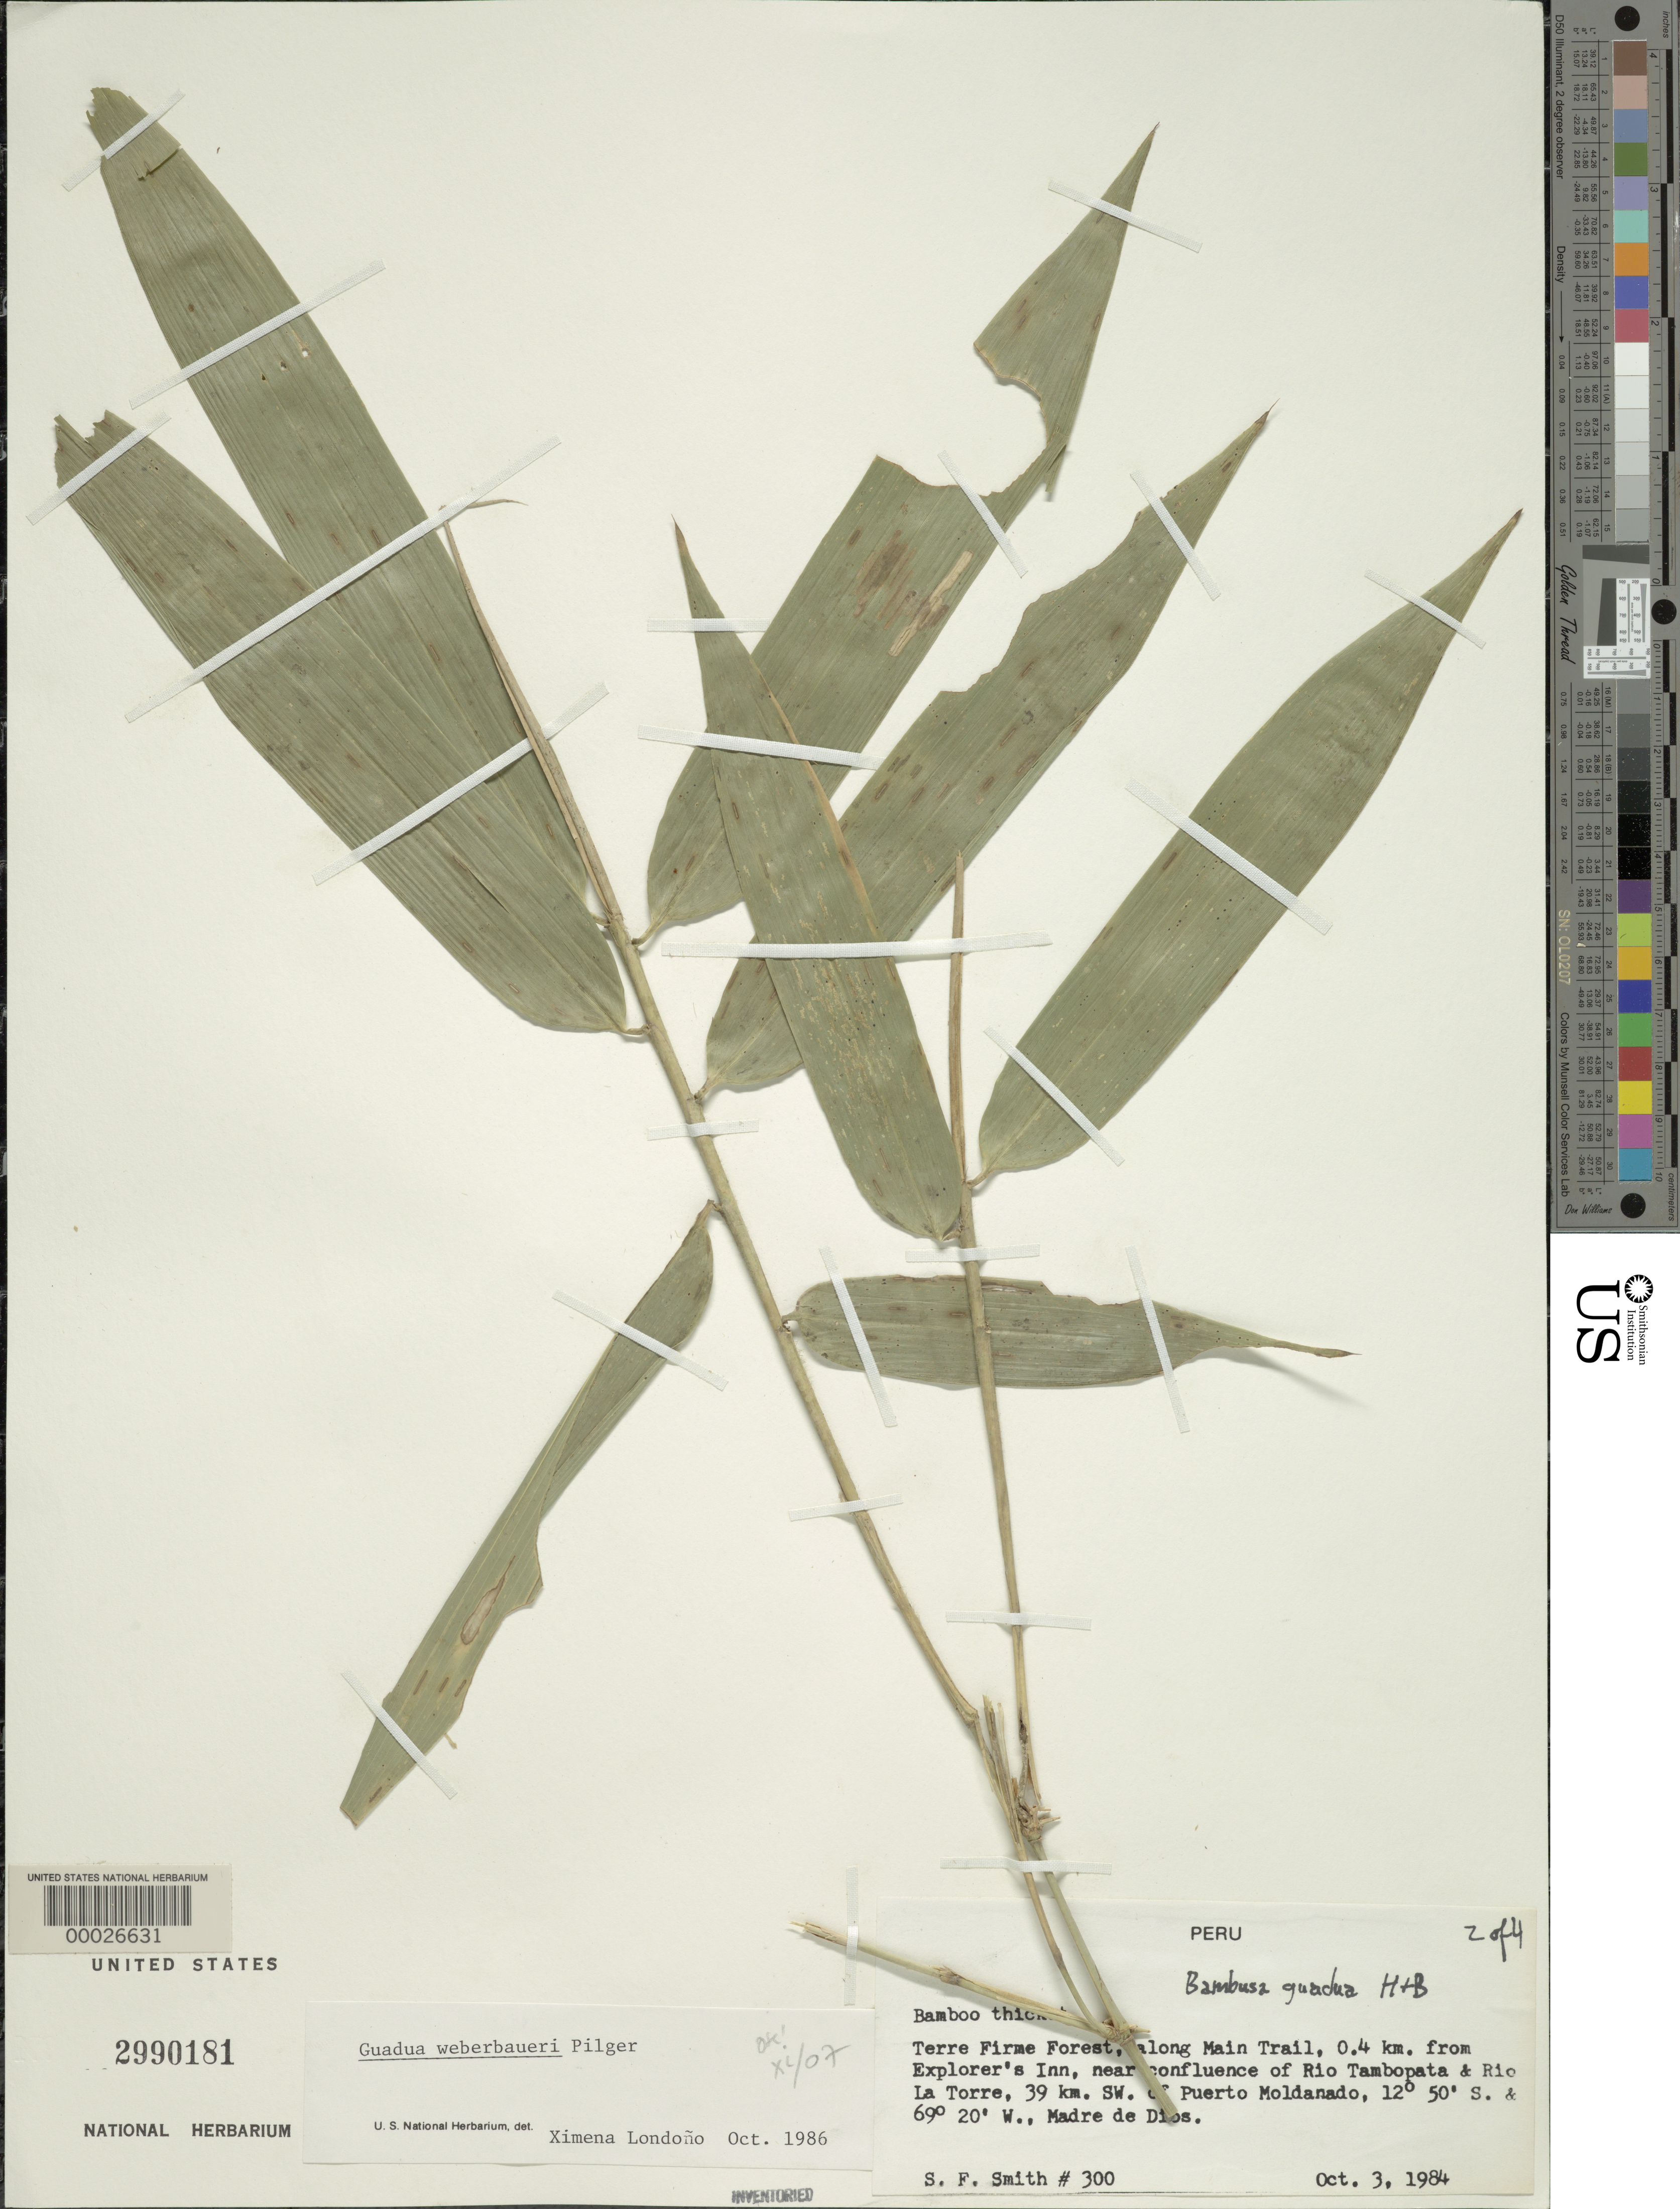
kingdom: Plantae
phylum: Tracheophyta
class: Liliopsida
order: Poales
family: Poaceae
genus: Guadua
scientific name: Guadua weberbaueri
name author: Pilg.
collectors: S.F. Smith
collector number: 300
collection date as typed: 03 Oct 1984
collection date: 1984-10-03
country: Peru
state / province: Madre de Dios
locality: Rio tambopata, rio la torre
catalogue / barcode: US 2990181